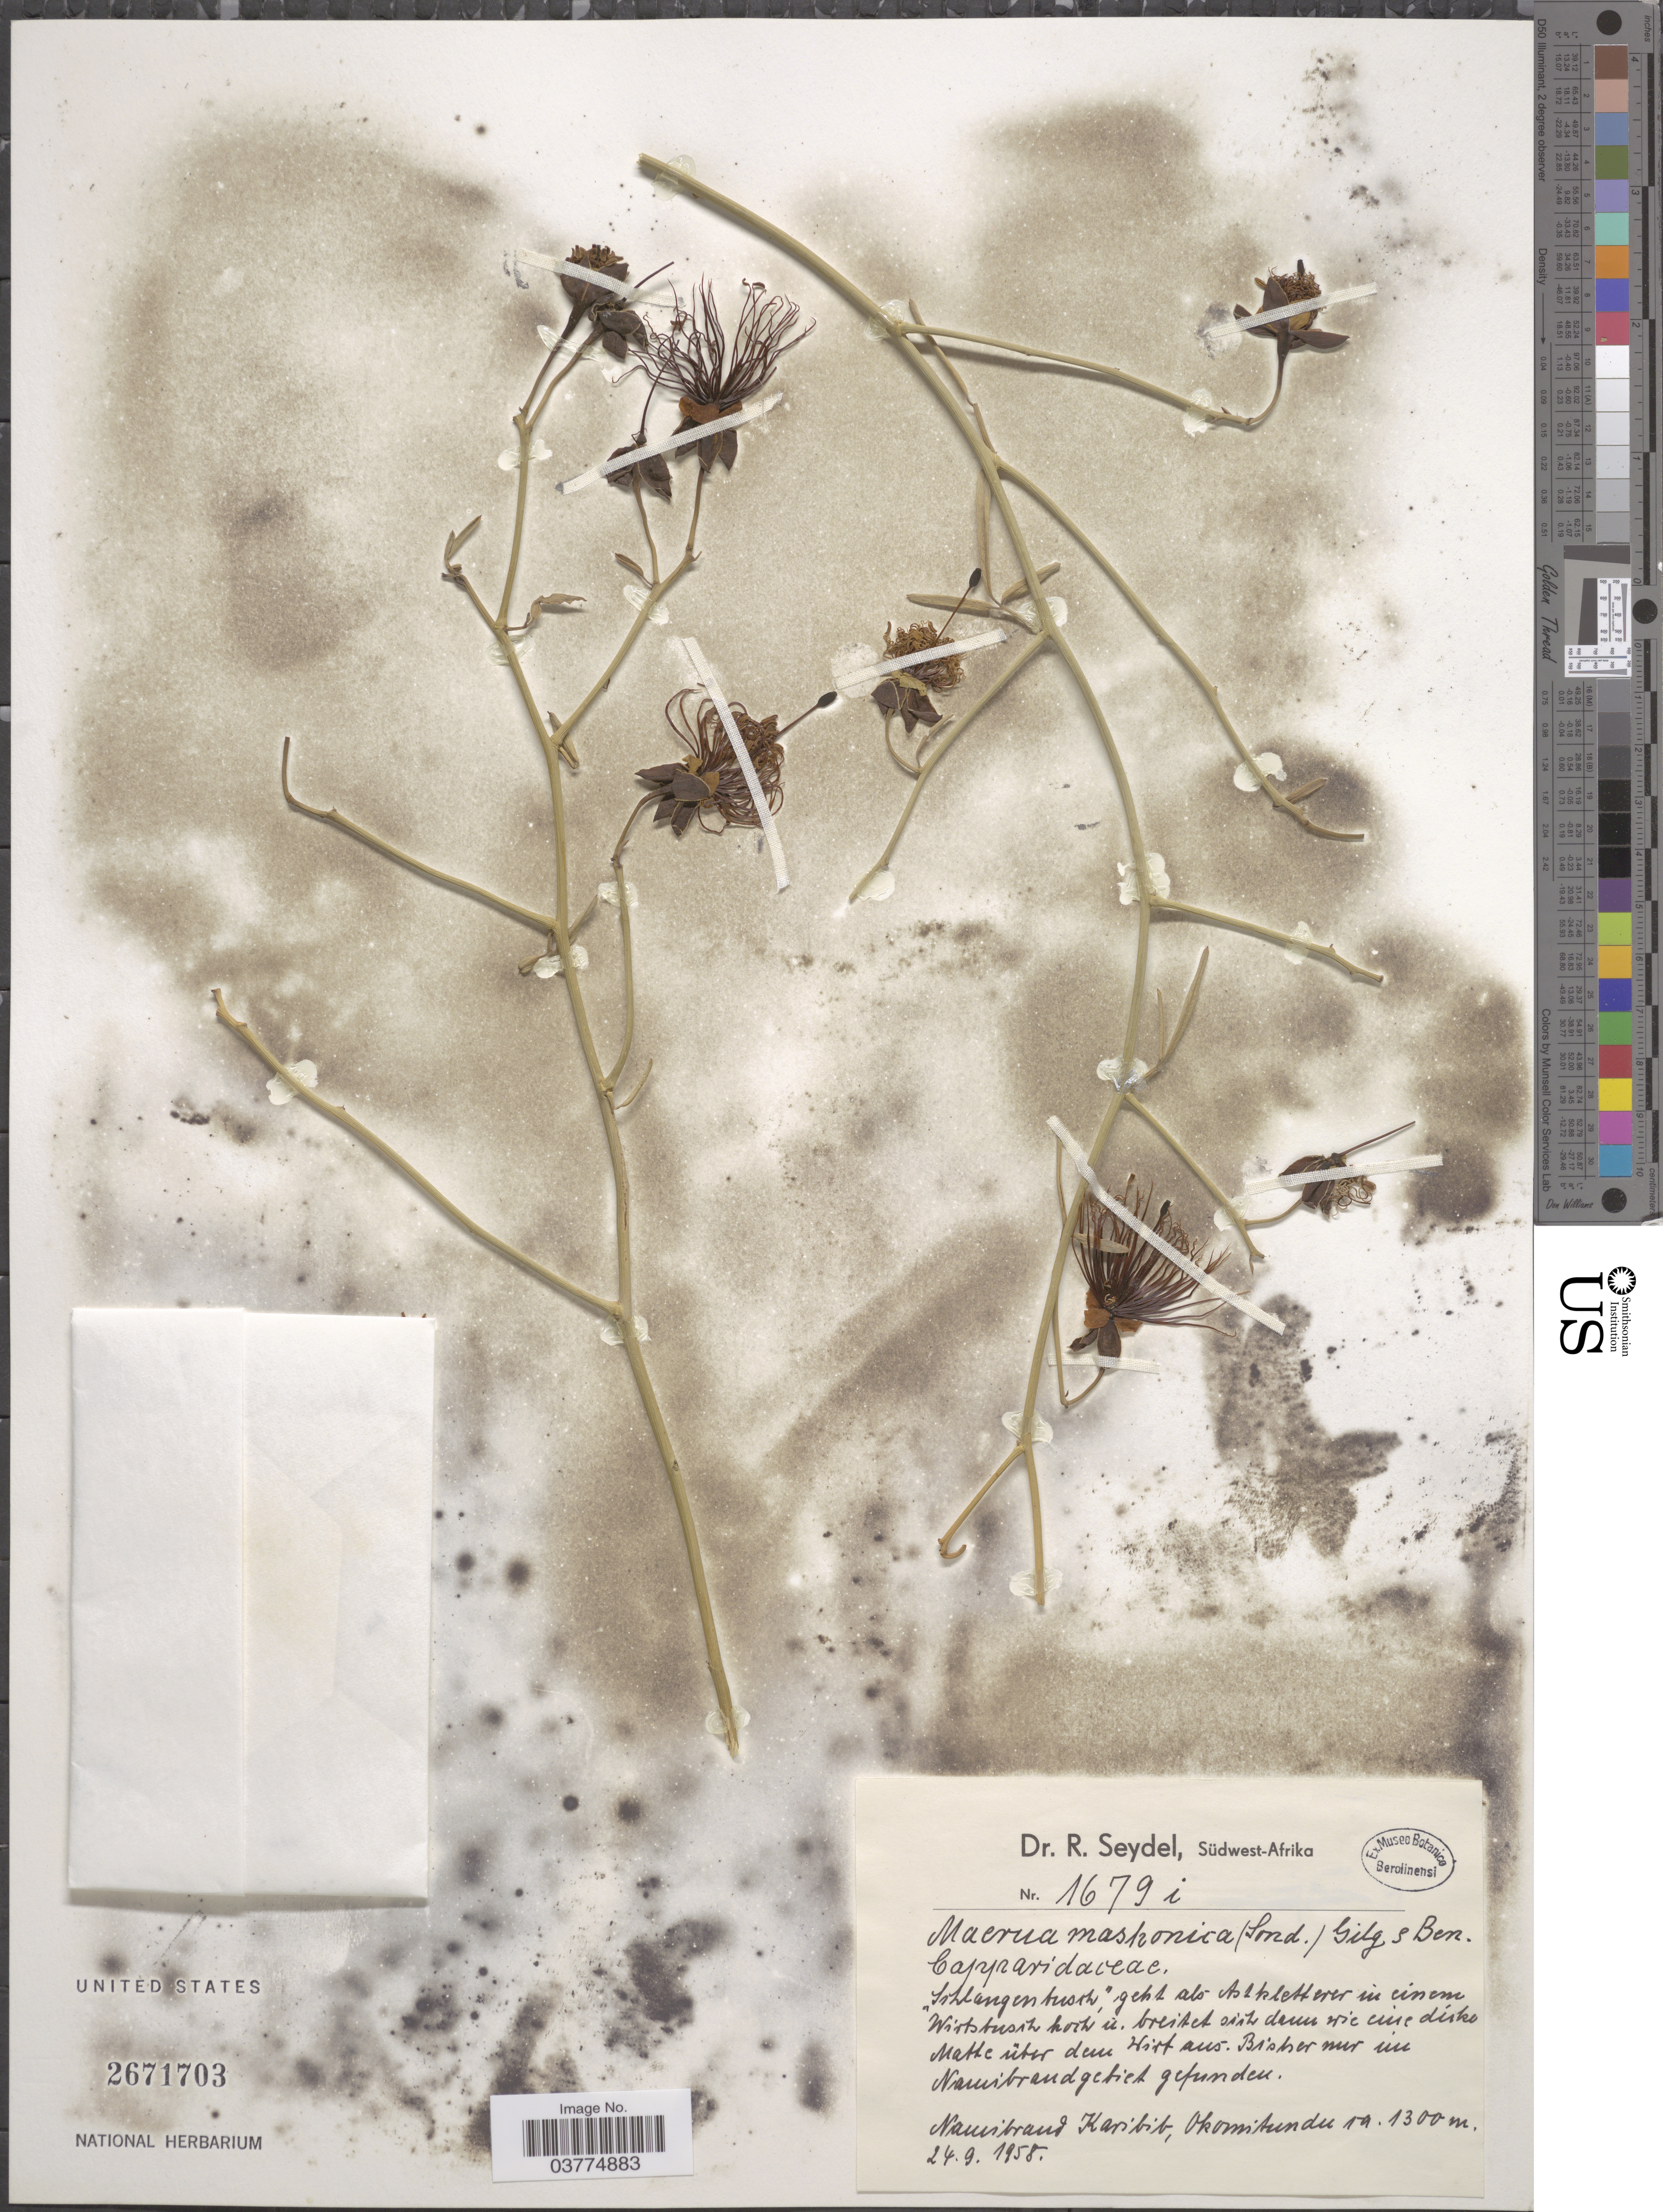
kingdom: Plantae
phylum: Tracheophyta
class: Magnoliopsida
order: Brassicales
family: Capparaceae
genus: Maerua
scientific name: Maerua maschonica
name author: Gilg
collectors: R. Seydel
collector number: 1679i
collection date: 1958-09-24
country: Namibia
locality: Namibrand Karibib, Okomitundu.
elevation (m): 1300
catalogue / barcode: US 2671703